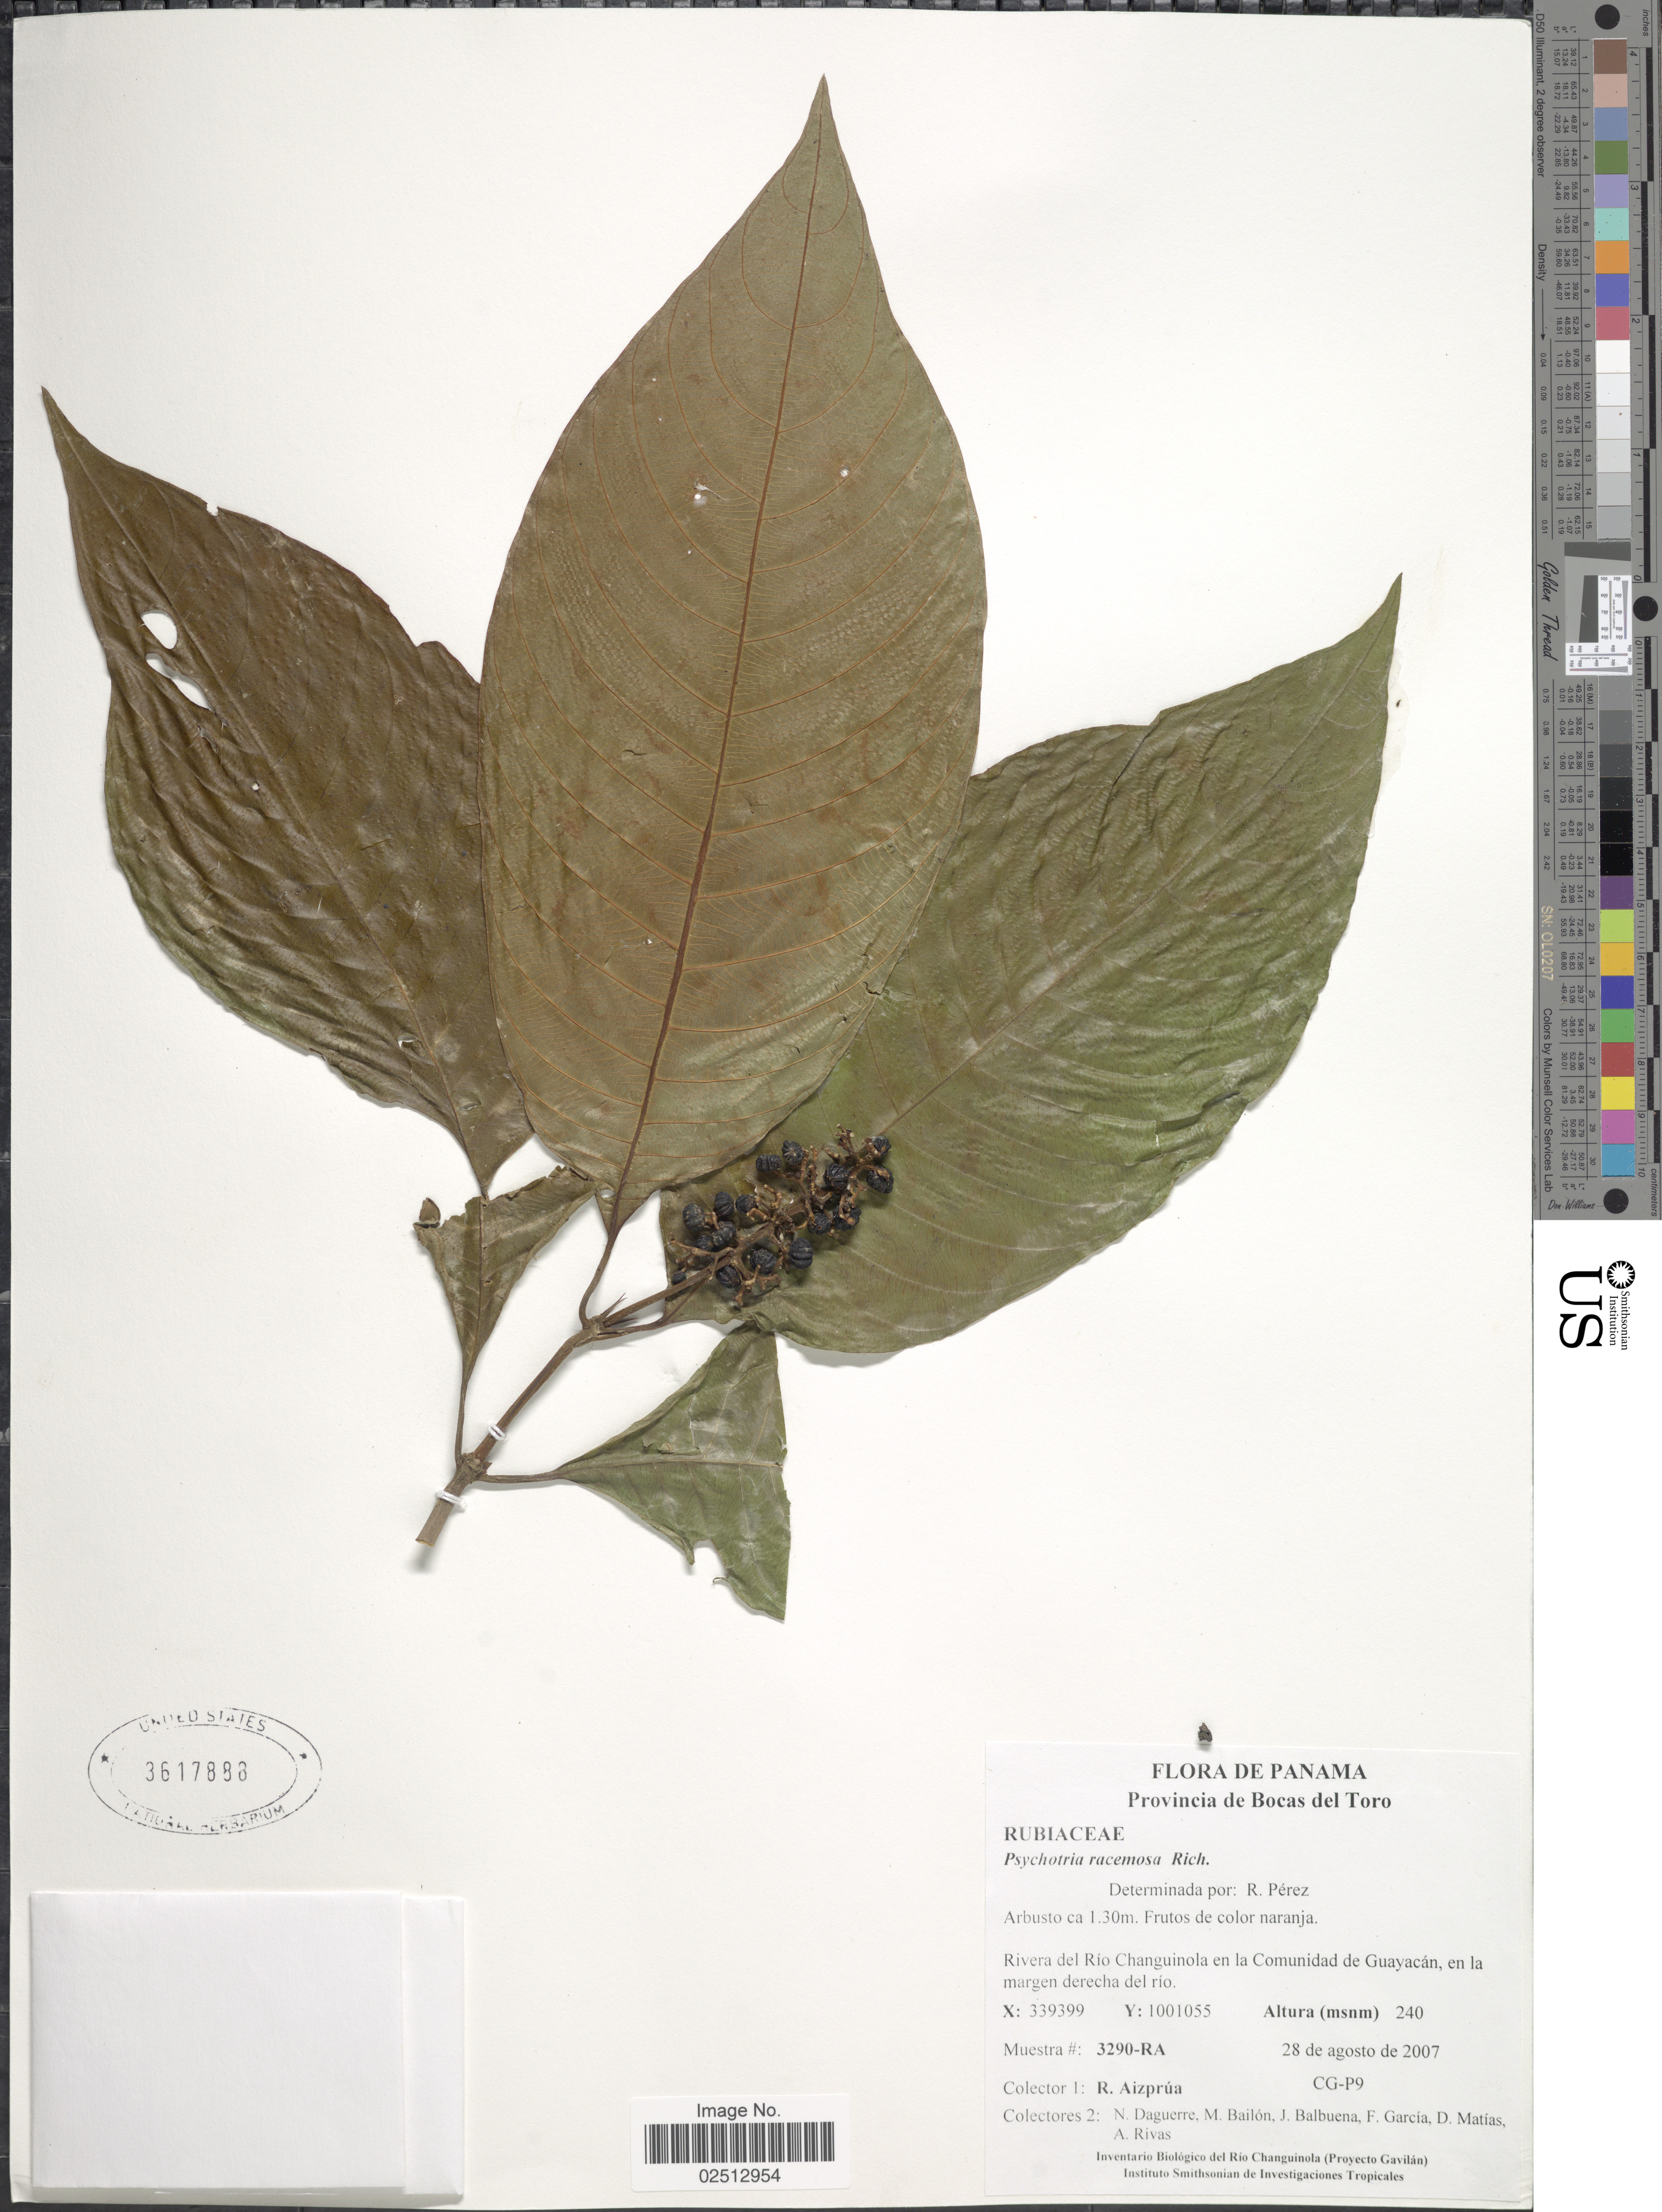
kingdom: Plantae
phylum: Tracheophyta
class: Magnoliopsida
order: Gentianales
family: Rubiaceae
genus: Psychotria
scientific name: Psychotria racemosa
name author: (Aubl.) Raeuschel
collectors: R. Aizprúa, N. Daguerre, M. Bailón, J. Balbuena & et al.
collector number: CG-P9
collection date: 2007-08-28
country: Panama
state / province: Bocas del Toro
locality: Provincia de Bocas del Toro. Rivera del Rio Changuinola en la Comunidad de Guayacan, en la margen derecha del rio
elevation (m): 240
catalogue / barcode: US 3617888